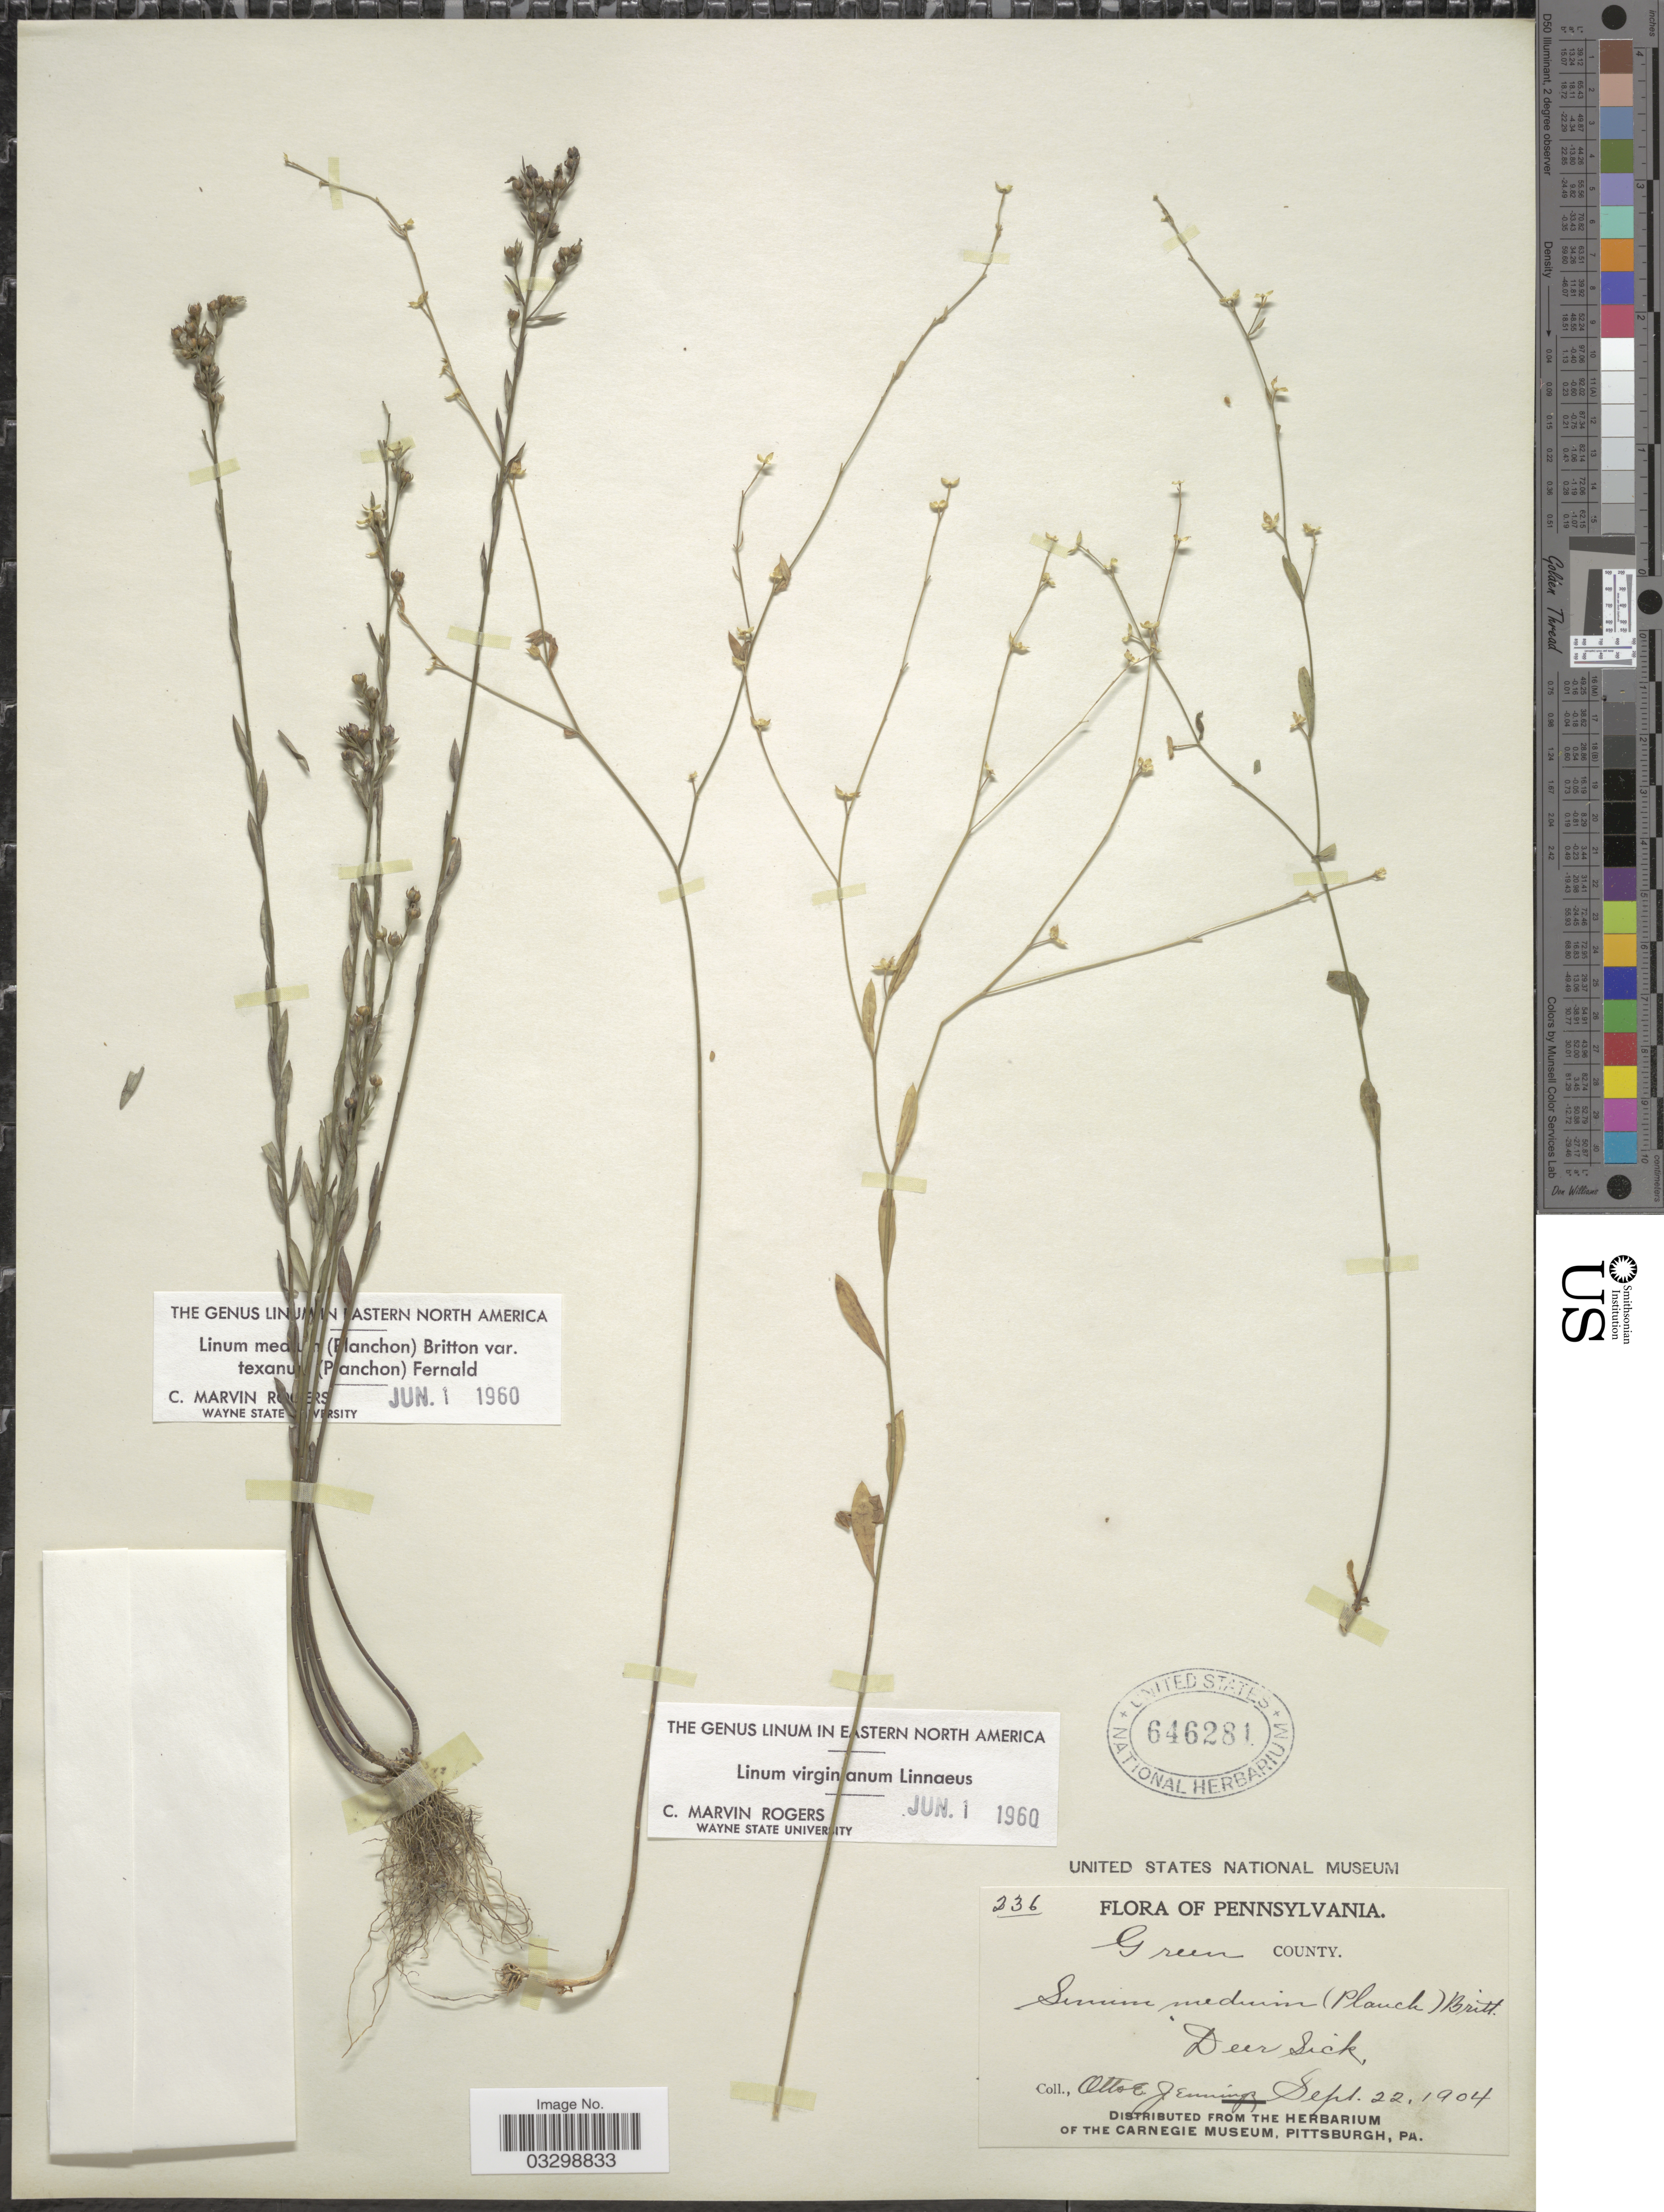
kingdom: Plantae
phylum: Tracheophyta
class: Magnoliopsida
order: Malpighiales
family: Linaceae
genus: Linum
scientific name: Linum medium var. texanum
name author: (Planch.) Fernald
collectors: O. E. Jennings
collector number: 236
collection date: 1904-09-22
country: United States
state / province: Pennsylvania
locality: Green County. Deer Sick.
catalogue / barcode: US 646281